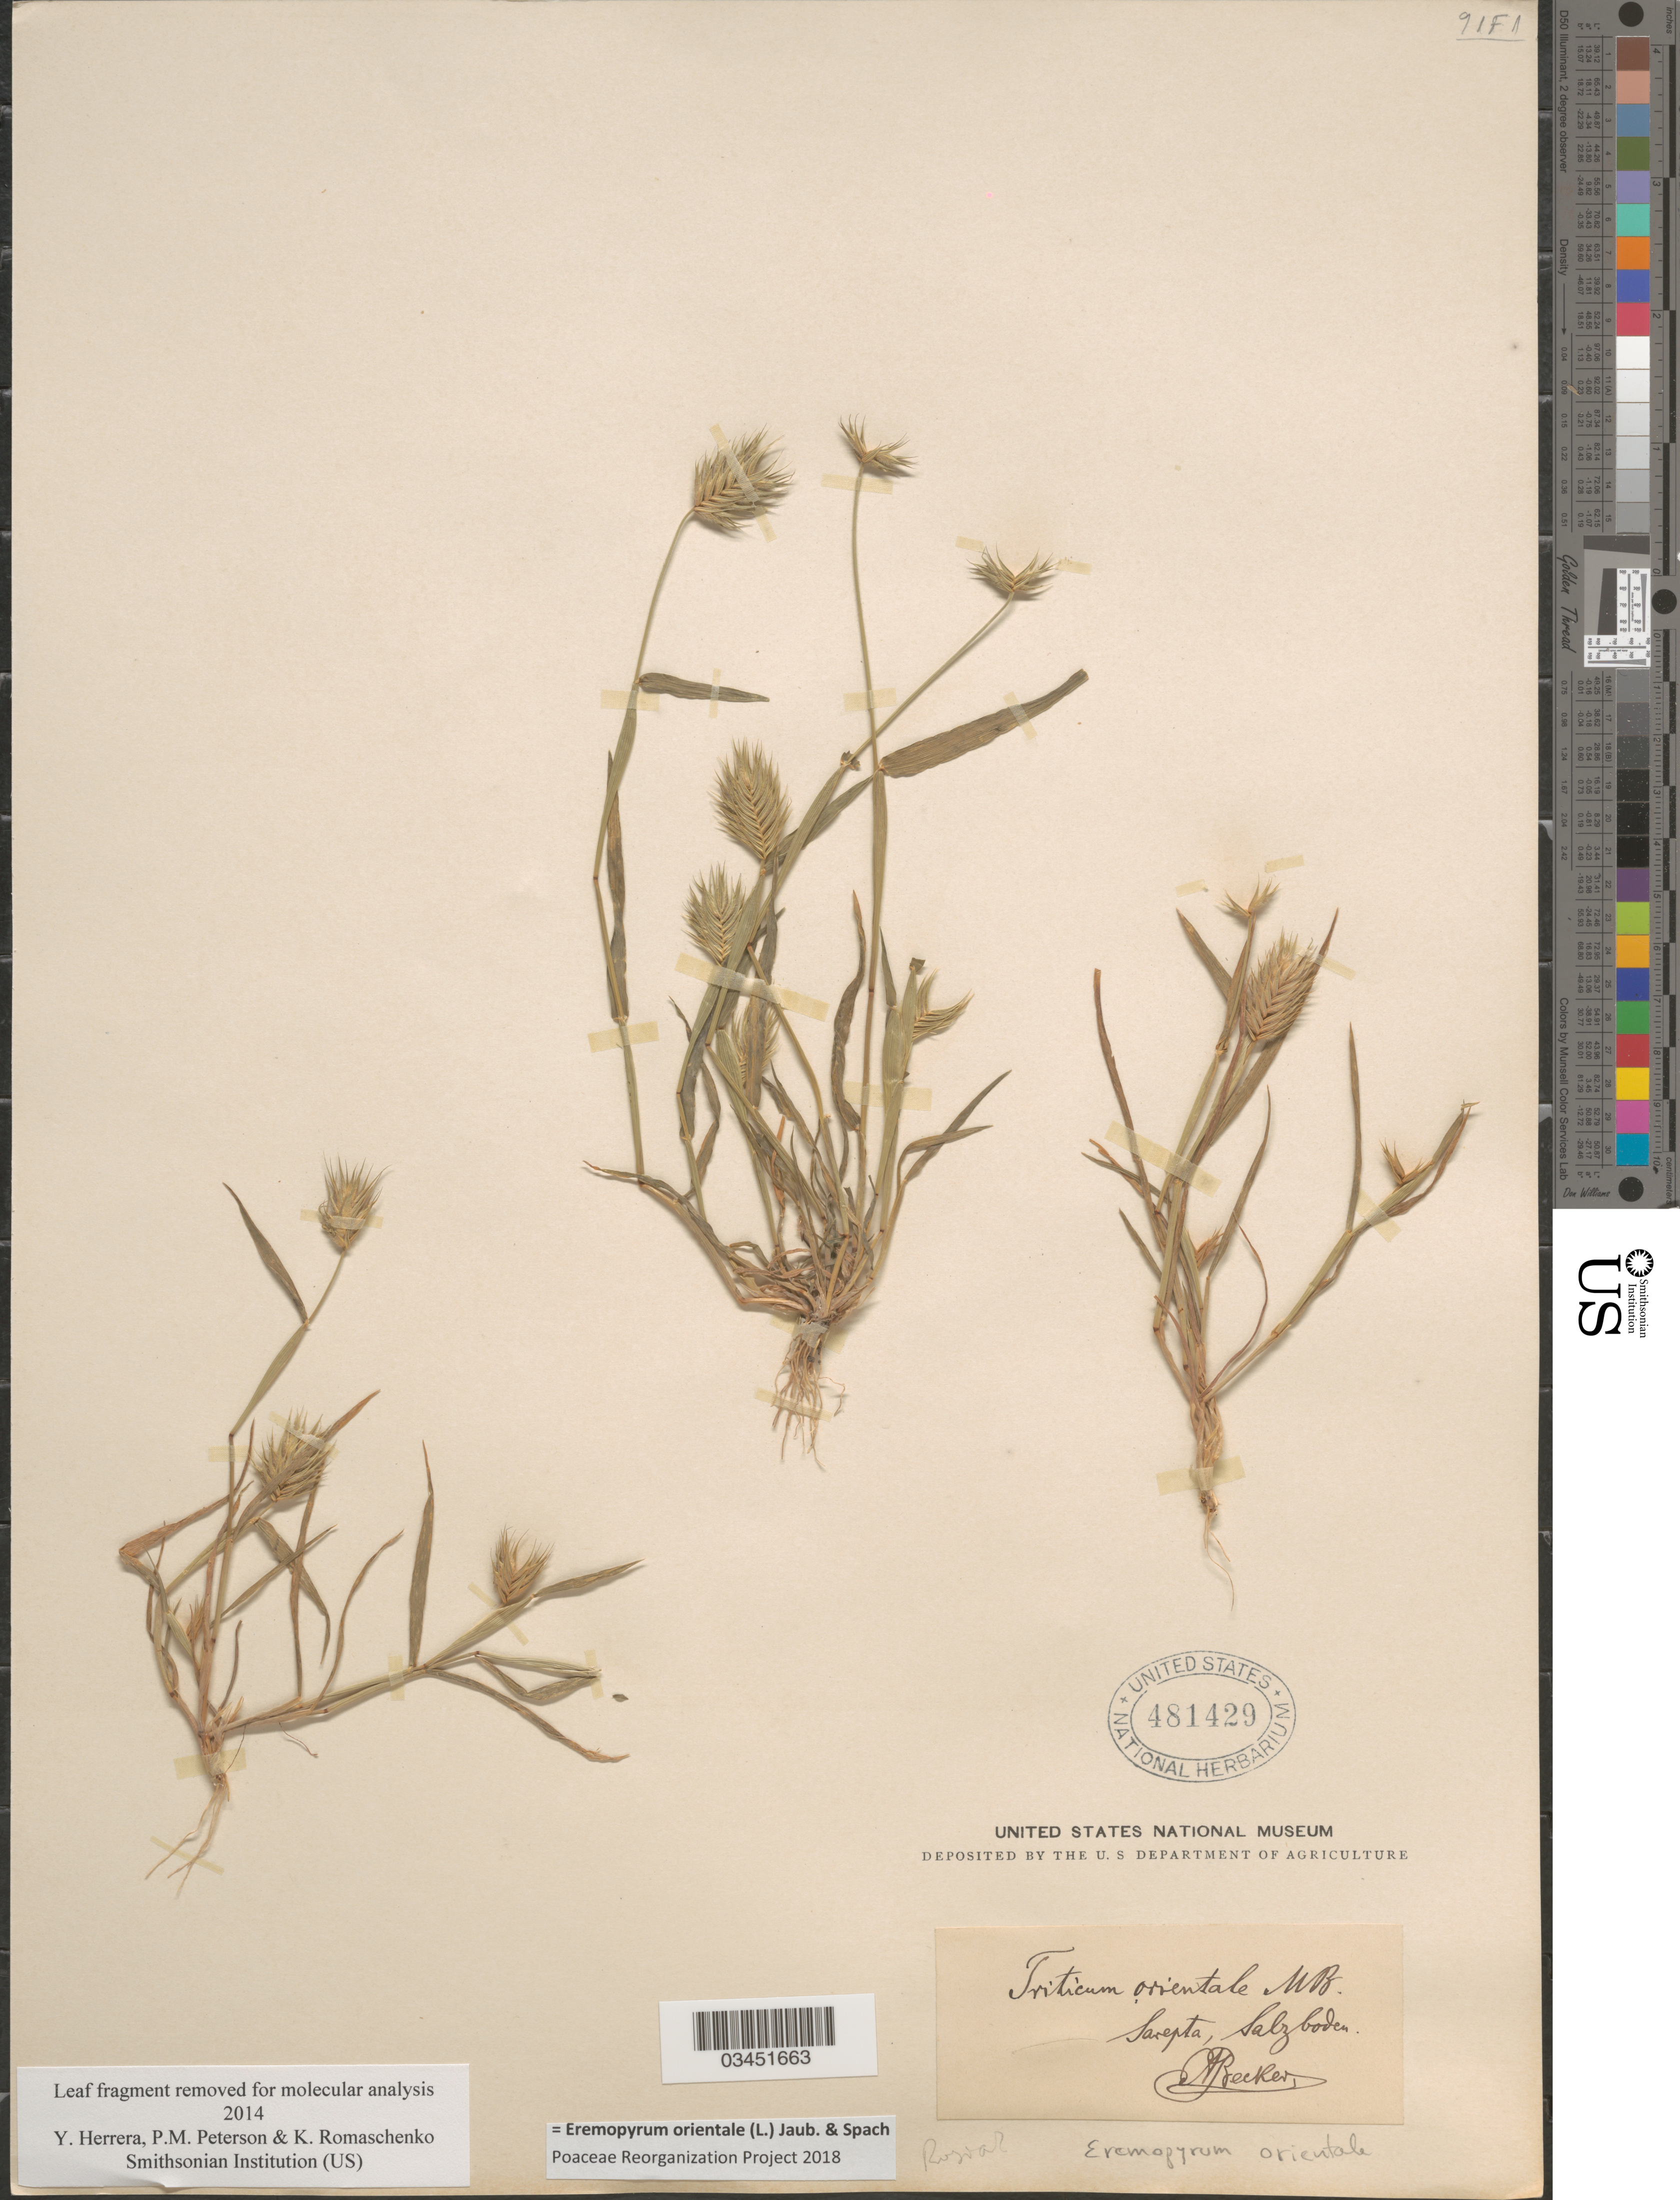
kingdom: Plantae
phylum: Tracheophyta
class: Liliopsida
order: Poales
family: Poaceae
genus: Eremopyrum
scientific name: Eremopyrum orientale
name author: (L.) Jaub. & Spach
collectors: A. Becker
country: Russian Federation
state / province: Volgograd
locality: Sarepta, Salzboden. Rossia.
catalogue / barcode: US 481429